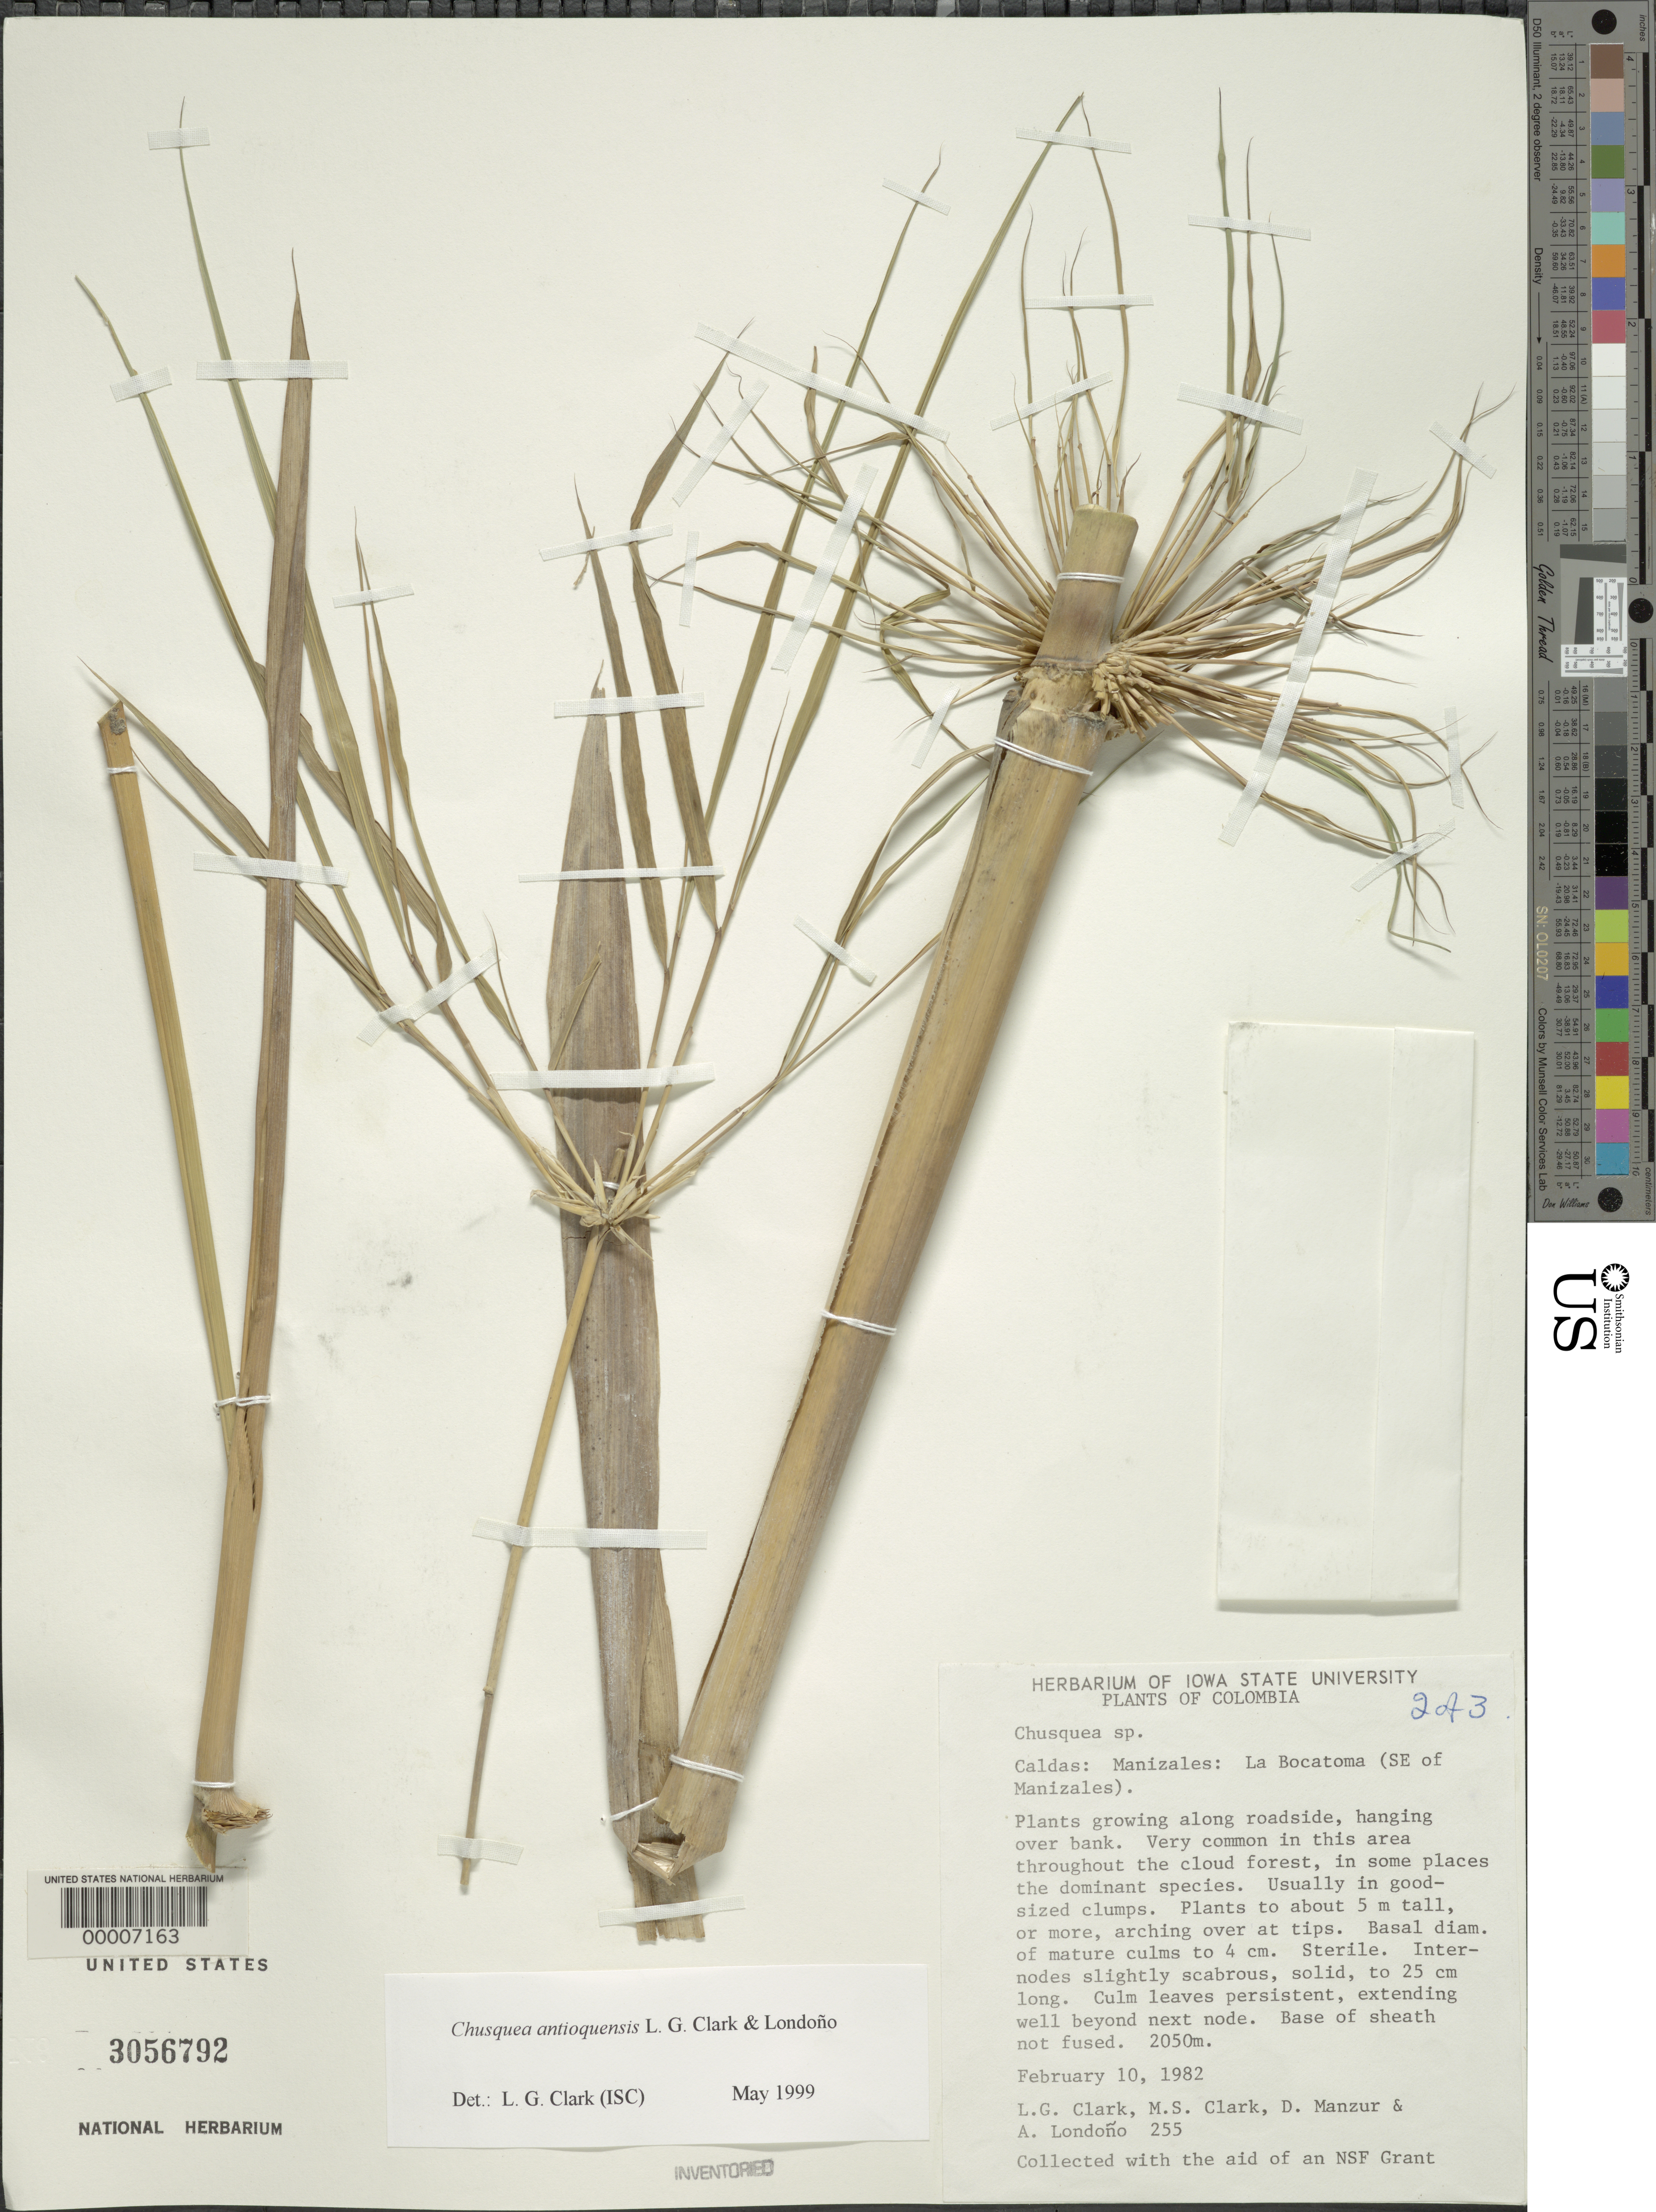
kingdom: Plantae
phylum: Tracheophyta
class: Liliopsida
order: Poales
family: Poaceae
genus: Chusquea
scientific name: Chusquea antioquensis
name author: L.G. Clark & Londoño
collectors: L. G. Clark, M. S. Clark, D. Manzur & A. Londono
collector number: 255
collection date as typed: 10 Feb 1982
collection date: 1982-02-10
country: Colombia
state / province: Caldas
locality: Manizales, La Bocatoma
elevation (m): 2050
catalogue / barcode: US 3056792